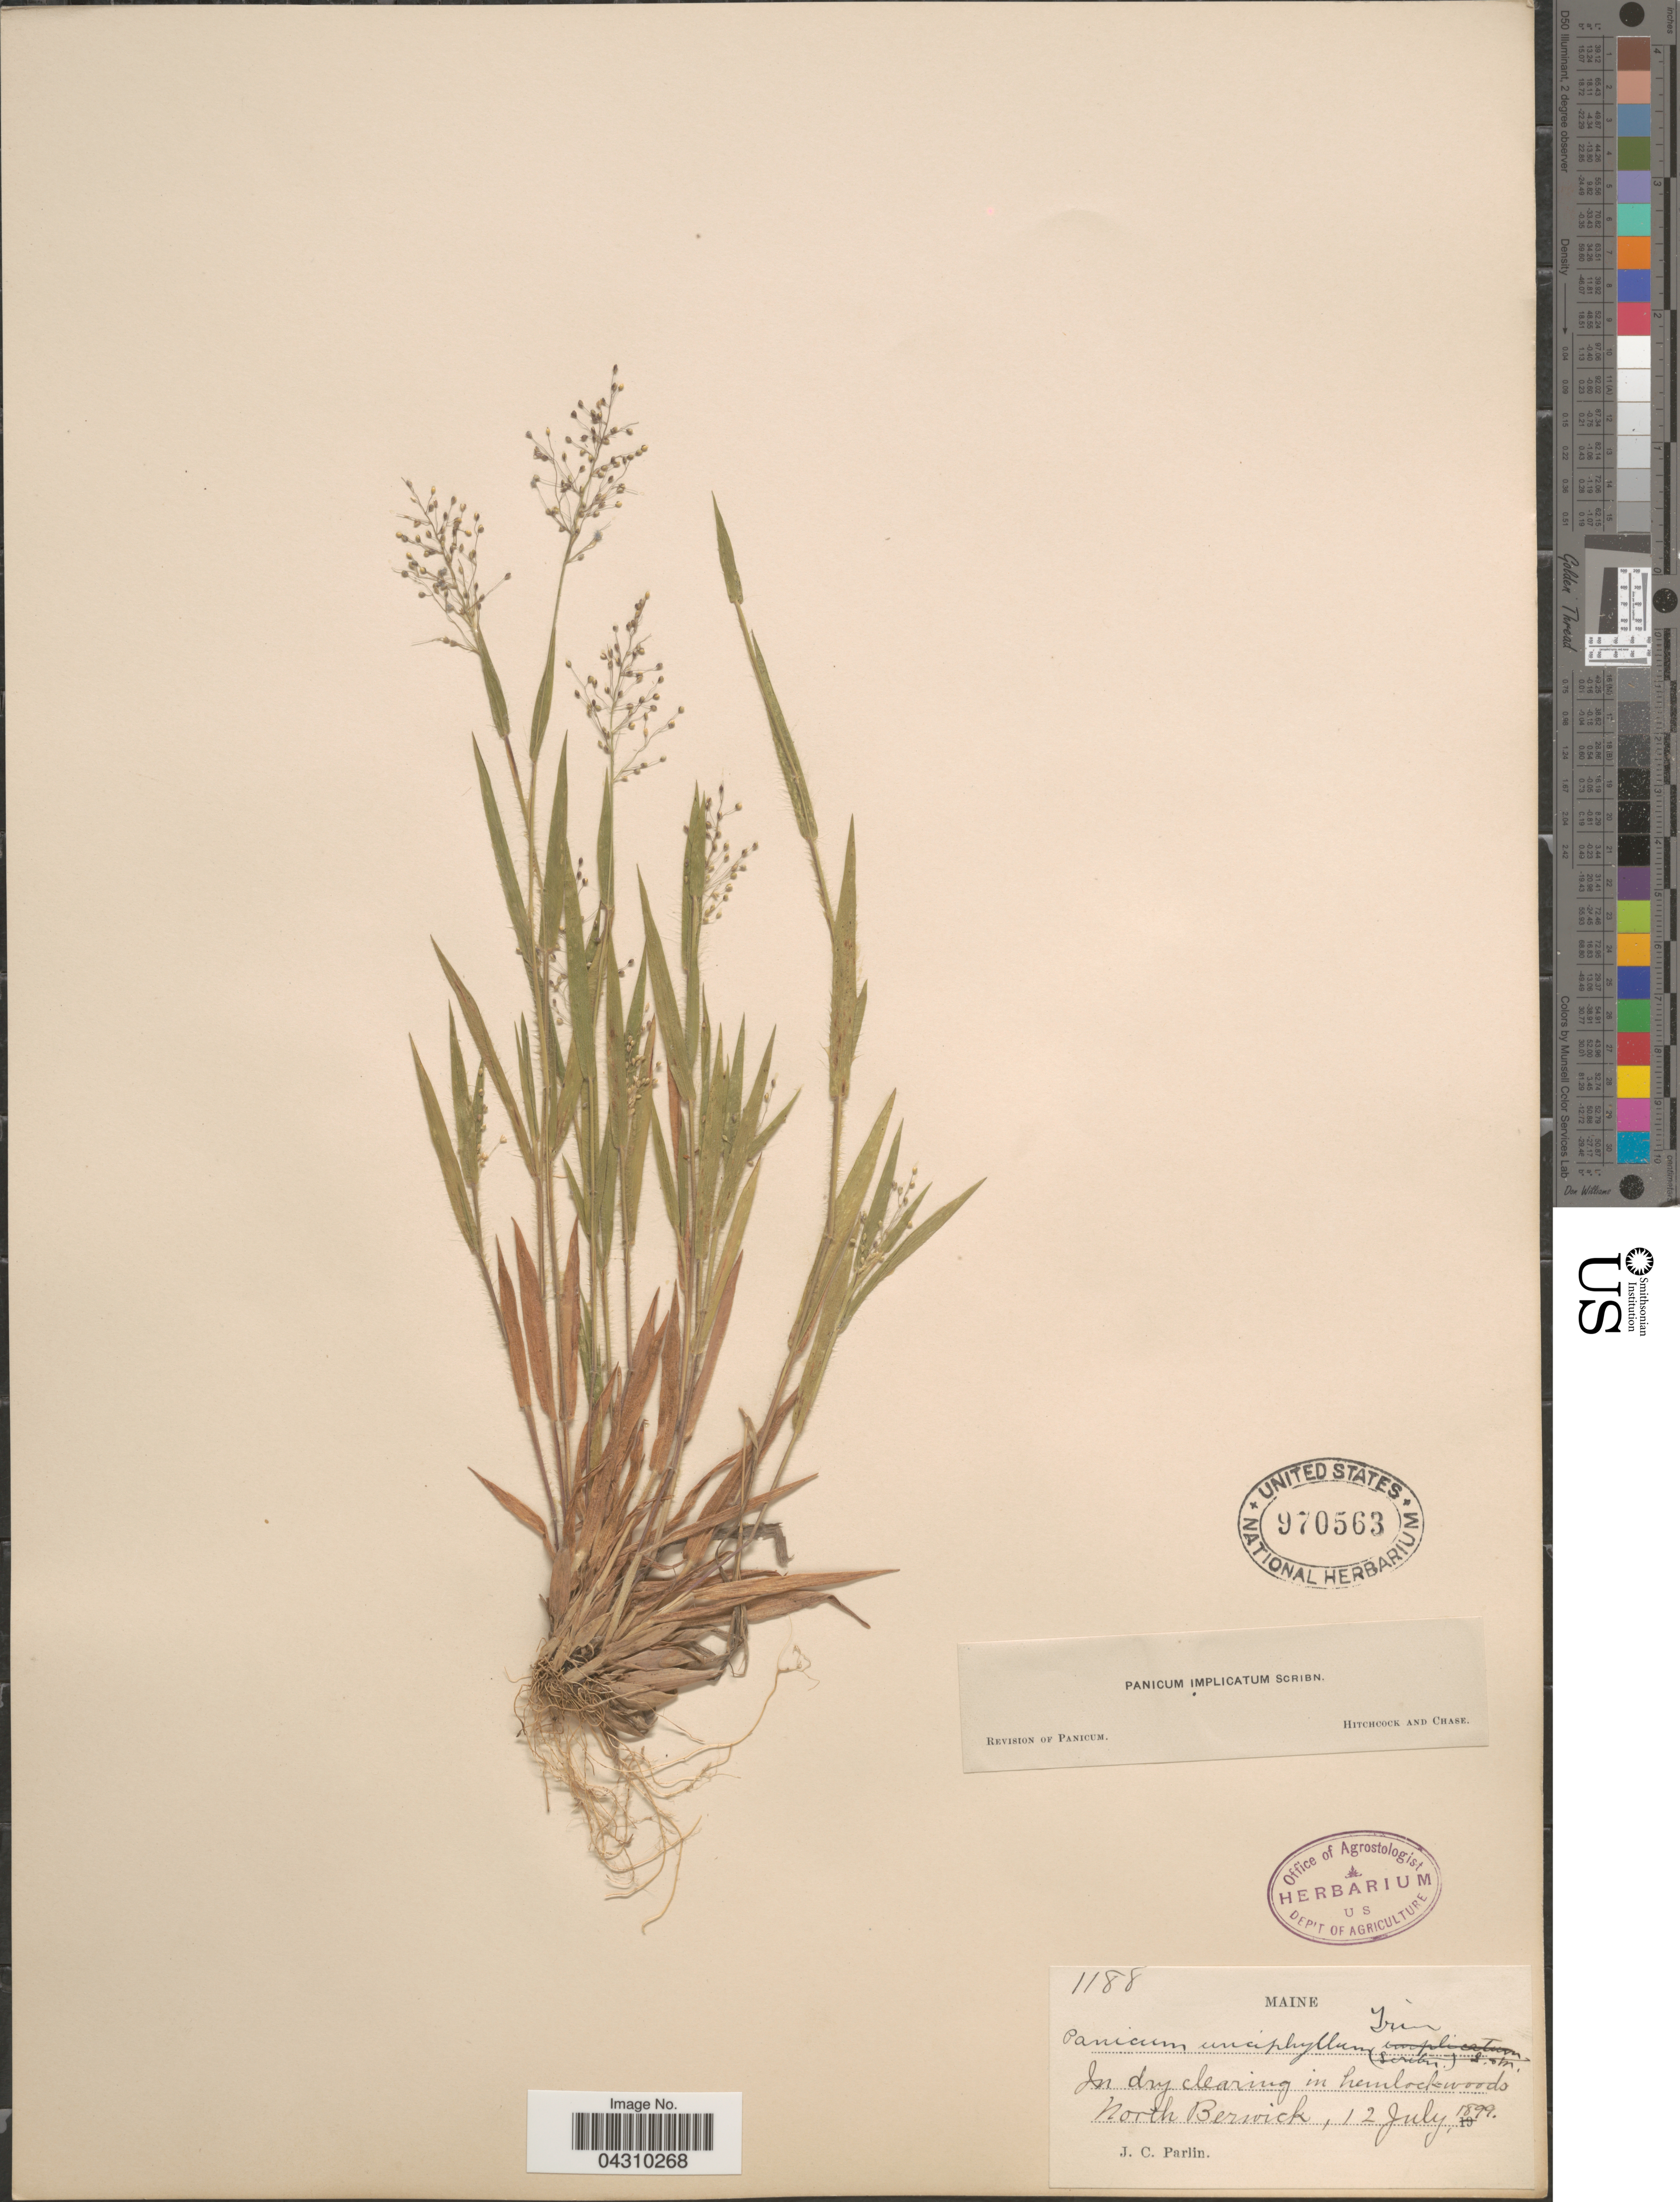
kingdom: Plantae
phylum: Tracheophyta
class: Liliopsida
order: Poales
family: Poaceae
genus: Dichanthelium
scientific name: Dichanthelium acuminatum var. acuminatum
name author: (Sw.) Gould & C.A. Clark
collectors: J. Parlin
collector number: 1188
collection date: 1899-07-12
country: United States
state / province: Maine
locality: In dry clearing in hemlock-woods. North Berwick.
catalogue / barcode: US 970563